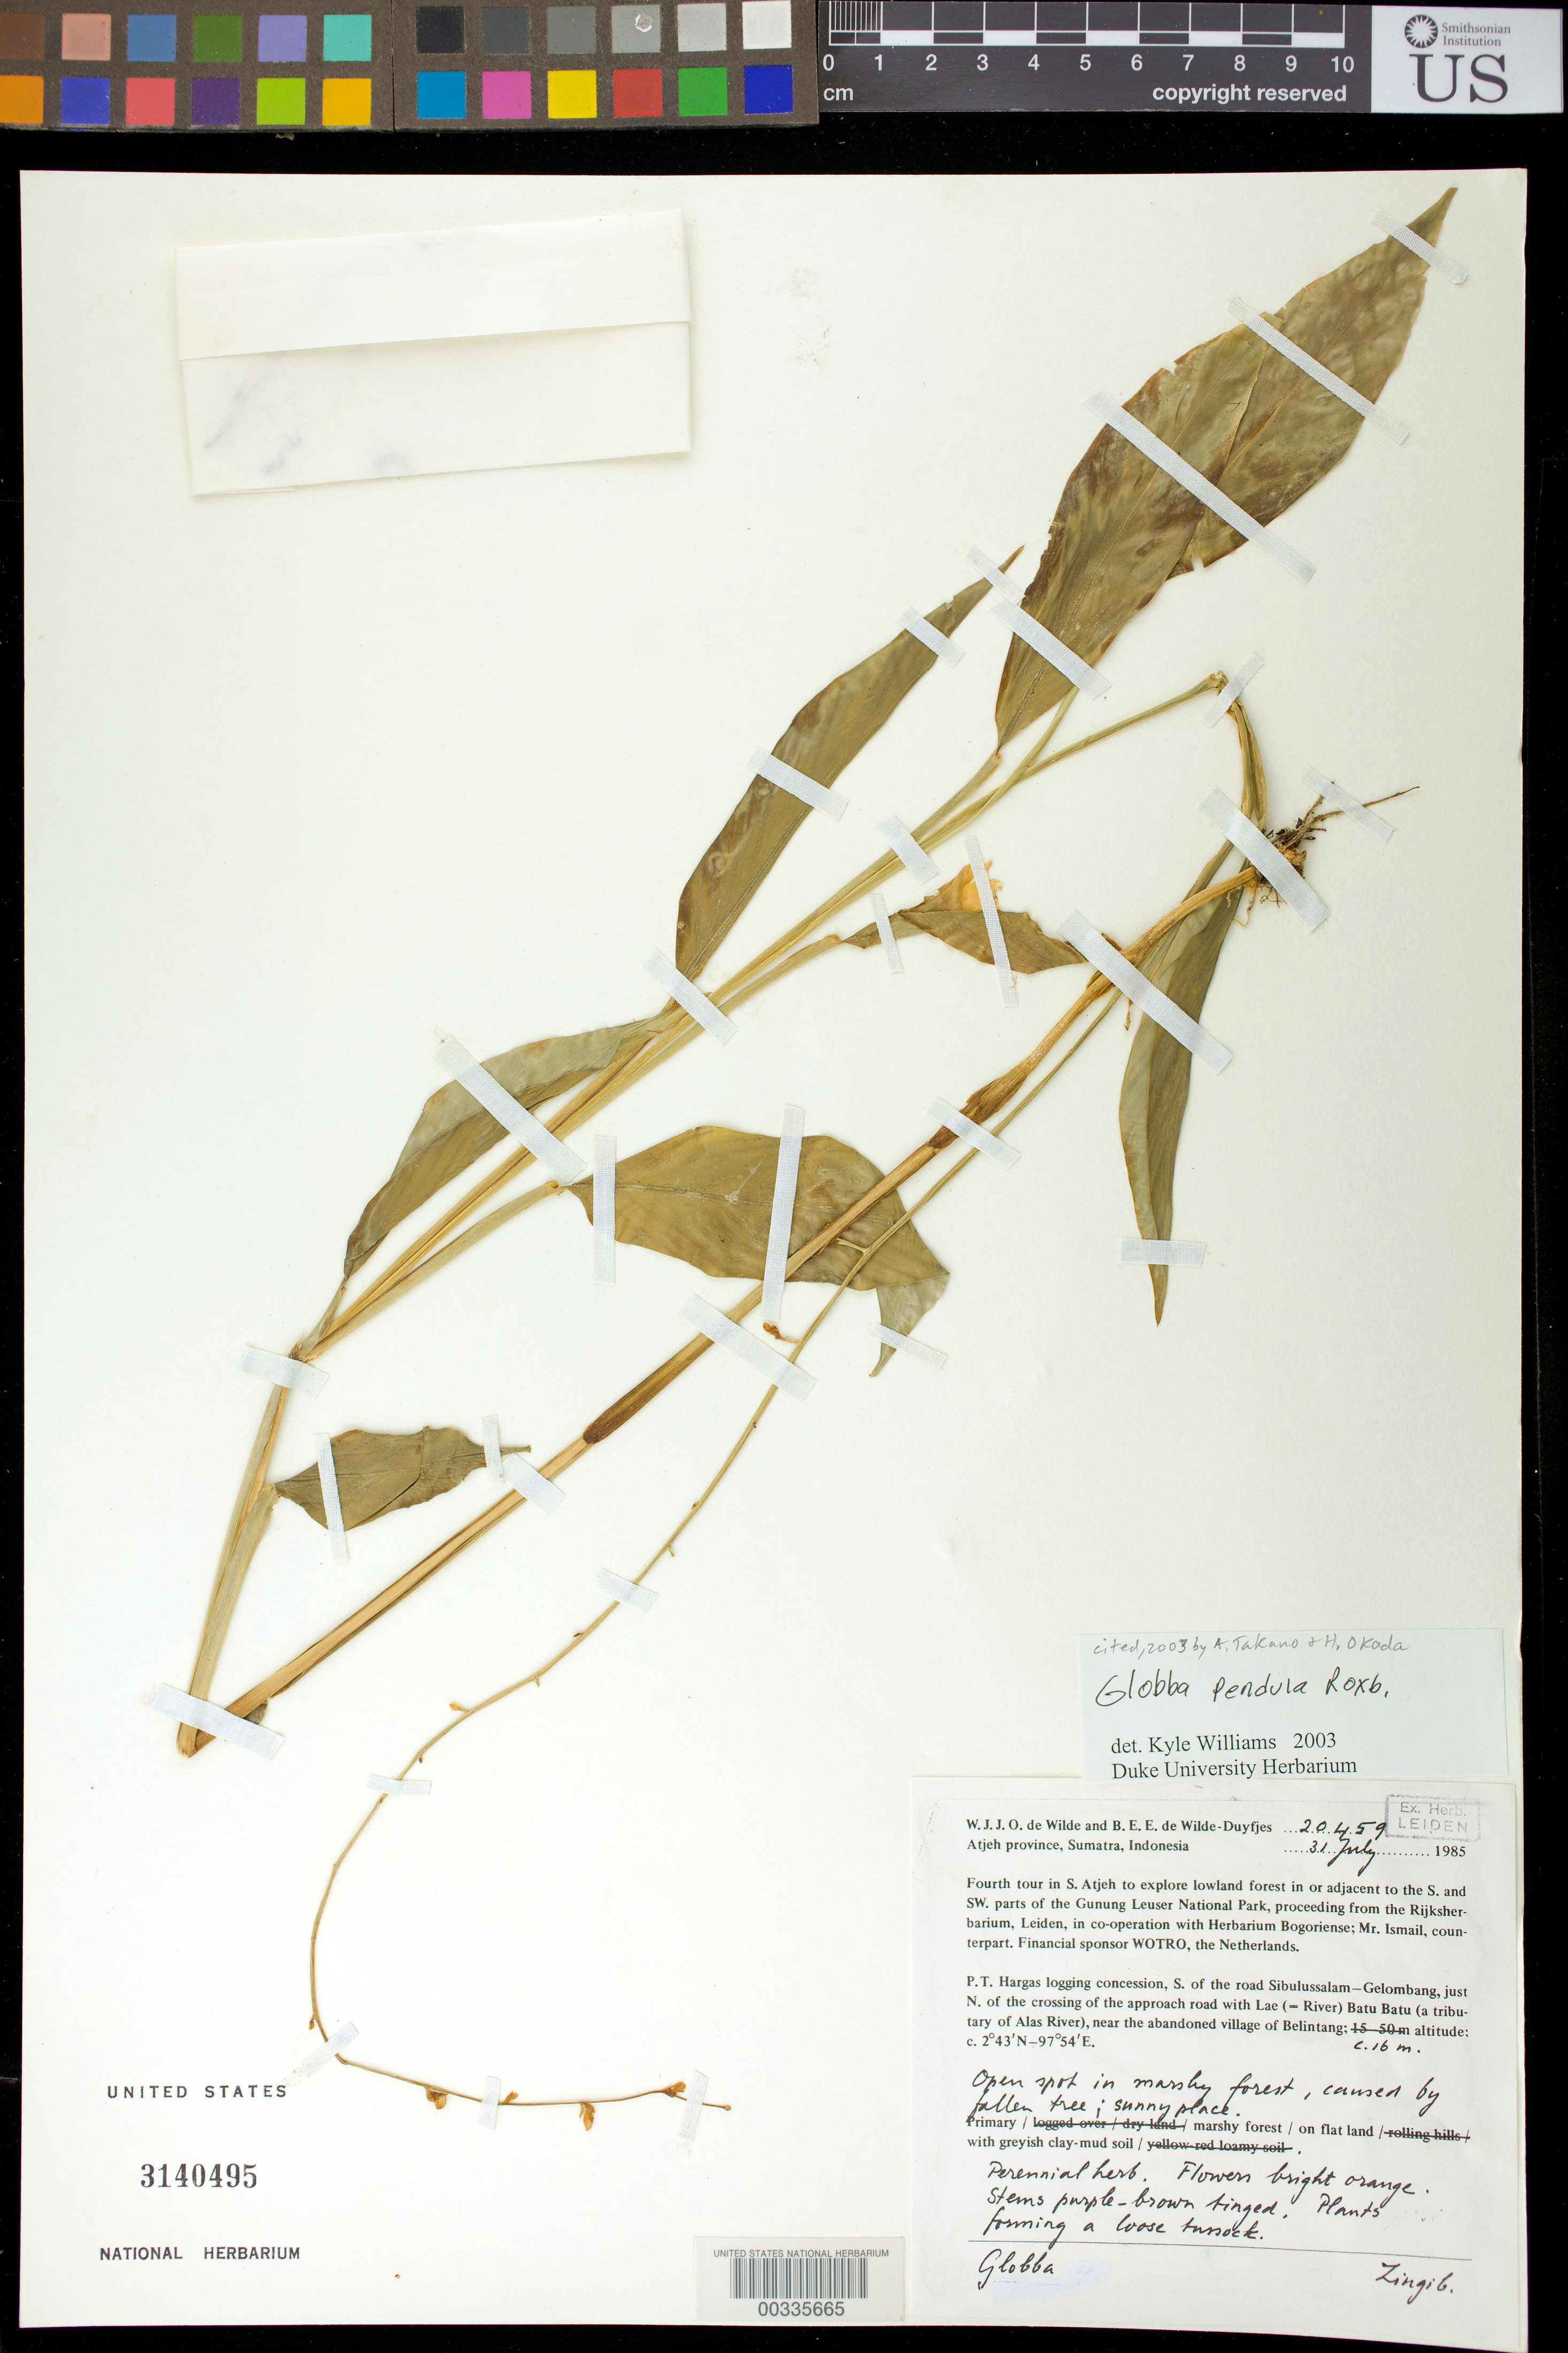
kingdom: Plantae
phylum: Tracheophyta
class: Liliopsida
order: Zingiberales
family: Zingiberaceae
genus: Globba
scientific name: Globba pendula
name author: Roxb.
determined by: Williams, K. J.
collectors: W. J. de Wilde & B. E. de Wilde-Duyfjes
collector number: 20459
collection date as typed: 31 Jul 1985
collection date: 1985-07-31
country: Indonesia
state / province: Sumatra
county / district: Aceh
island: Sumatra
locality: Atjeh prov, p.t. hargas concession, s of road sibulussalam-gelombang, just n of crossing of approach road with lae batu batu, ..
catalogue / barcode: US 3140495